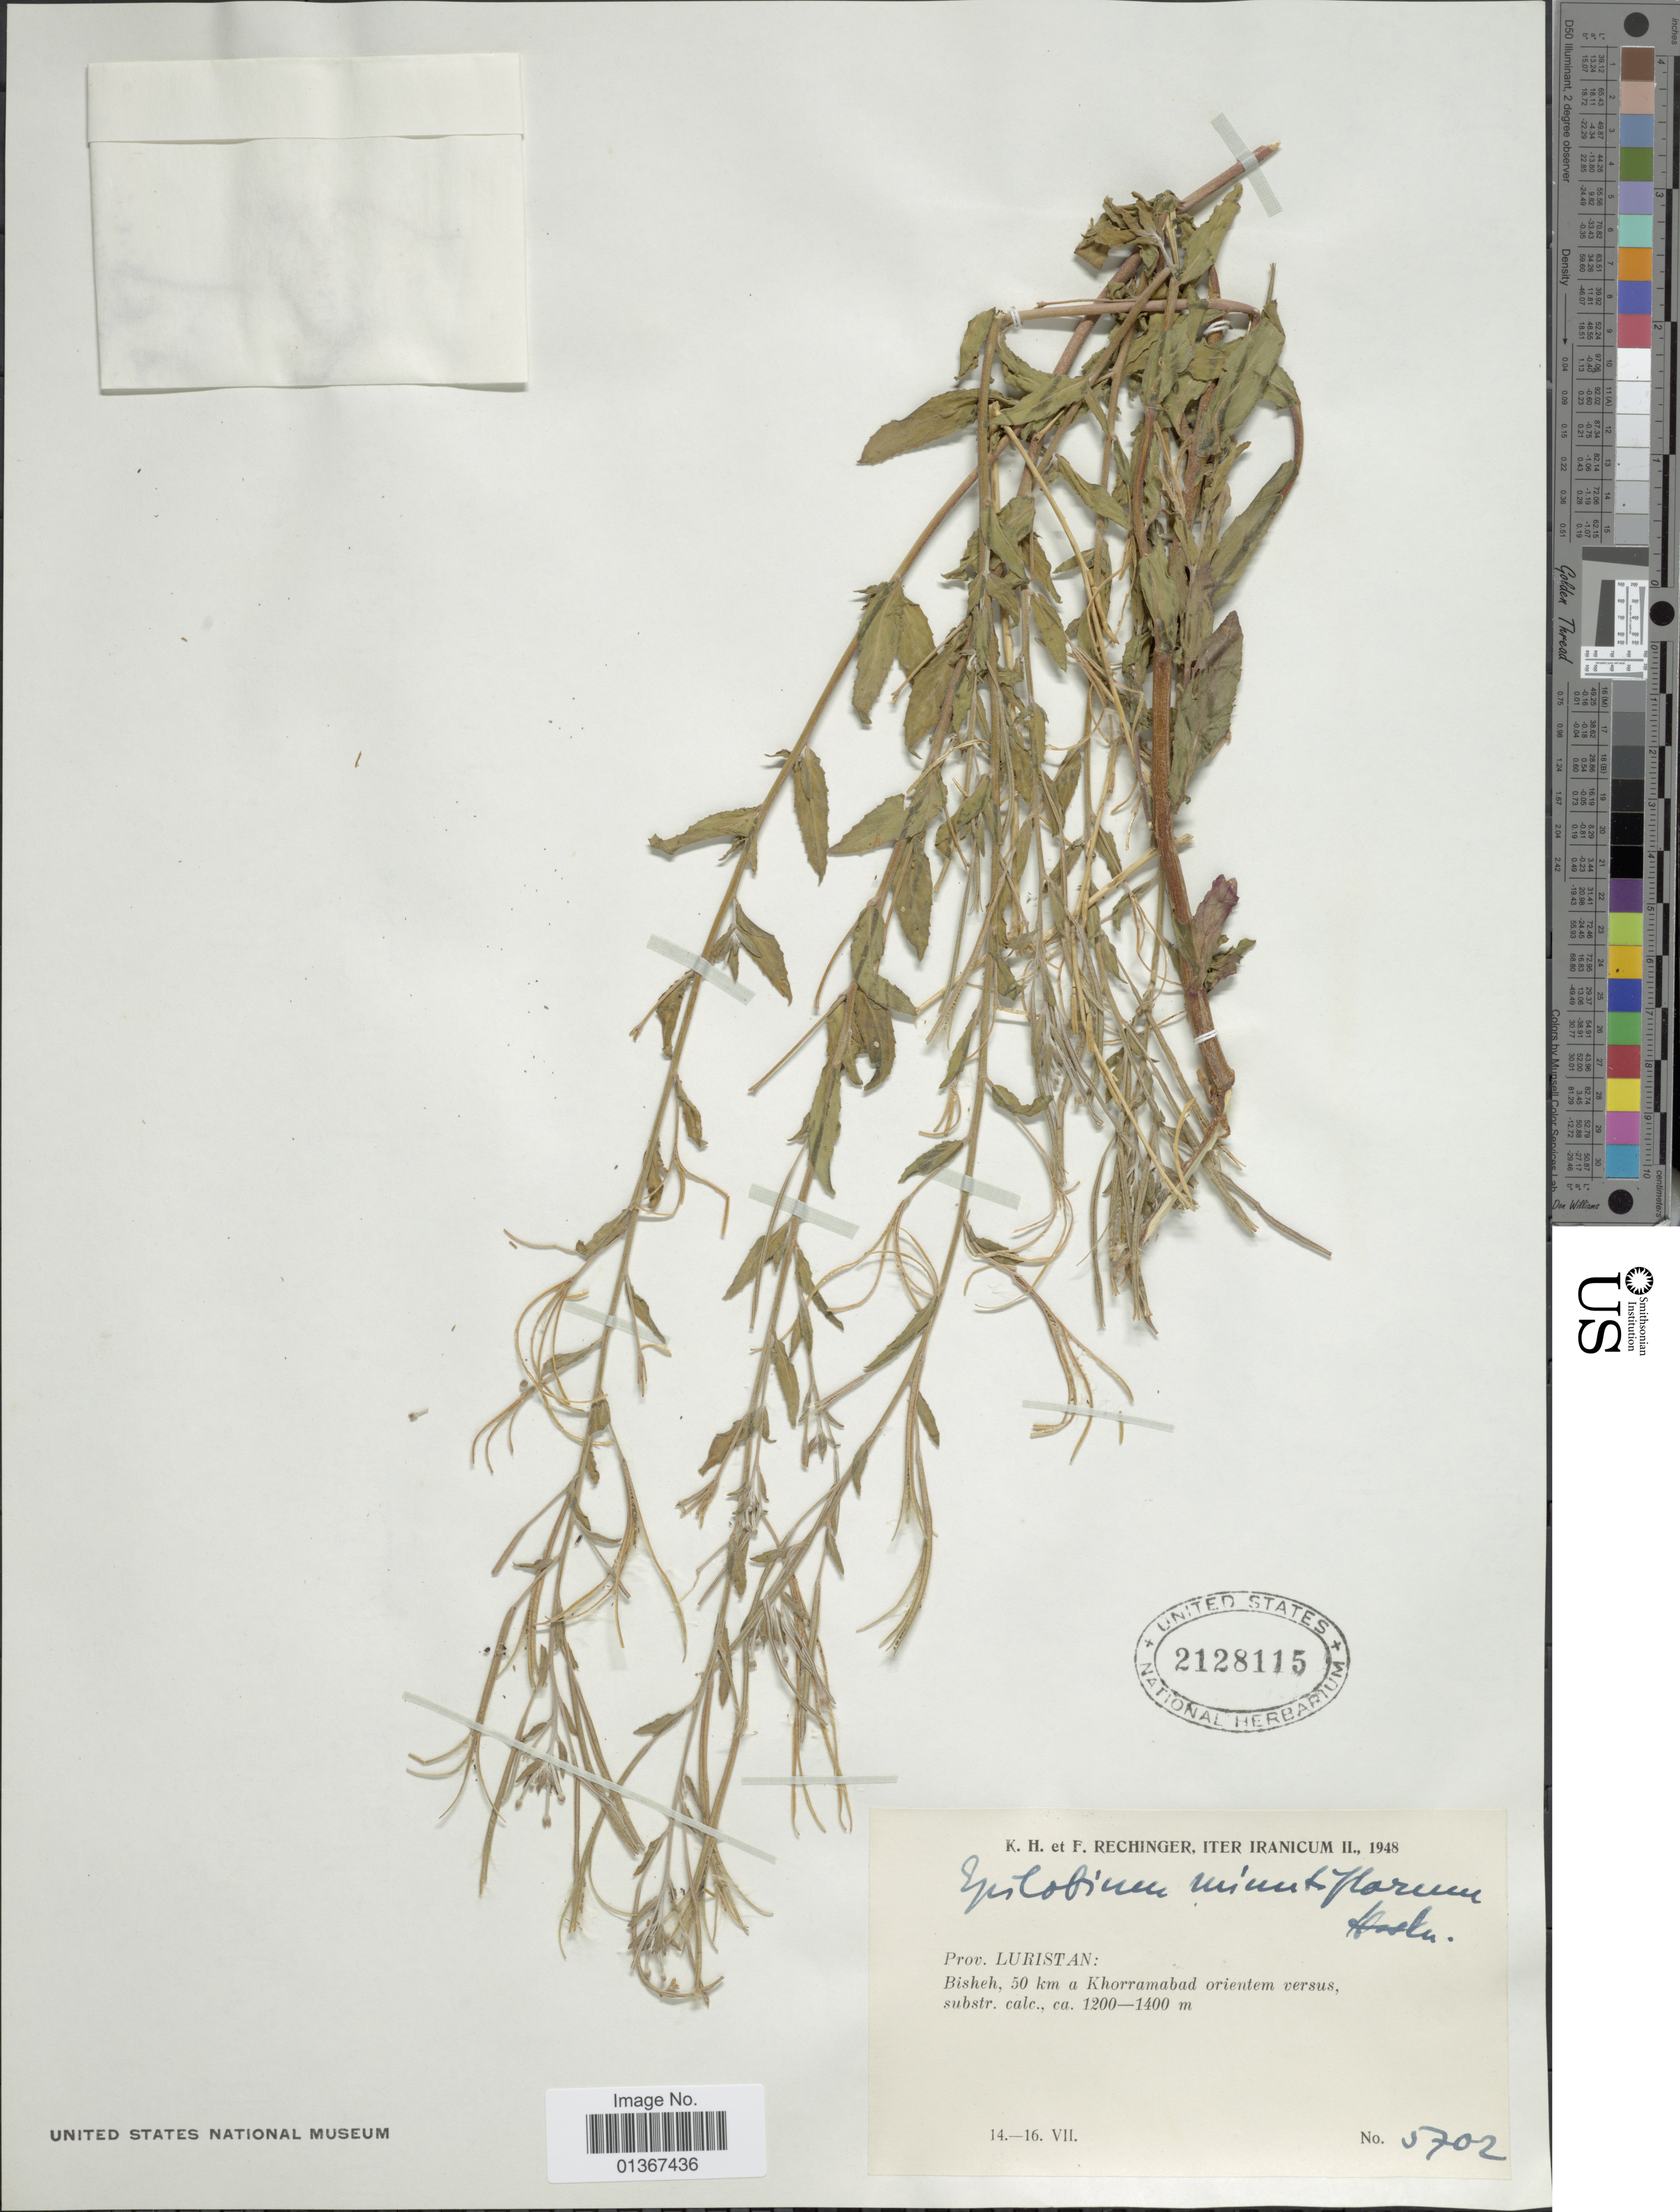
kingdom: Plantae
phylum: Tracheophyta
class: Magnoliopsida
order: Myrtales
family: Onagraceae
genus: Epilobium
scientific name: Epilobium minutiflorum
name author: Hausskn.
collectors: K. H. Rechinger & F. Rechinger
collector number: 5702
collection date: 1948-07-14/1948-07-16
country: Iran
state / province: Lorestan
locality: Prov. Luristan: Bisheh, 50 km a Khorramabad orientem versus.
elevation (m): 1200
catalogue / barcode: US 2128115